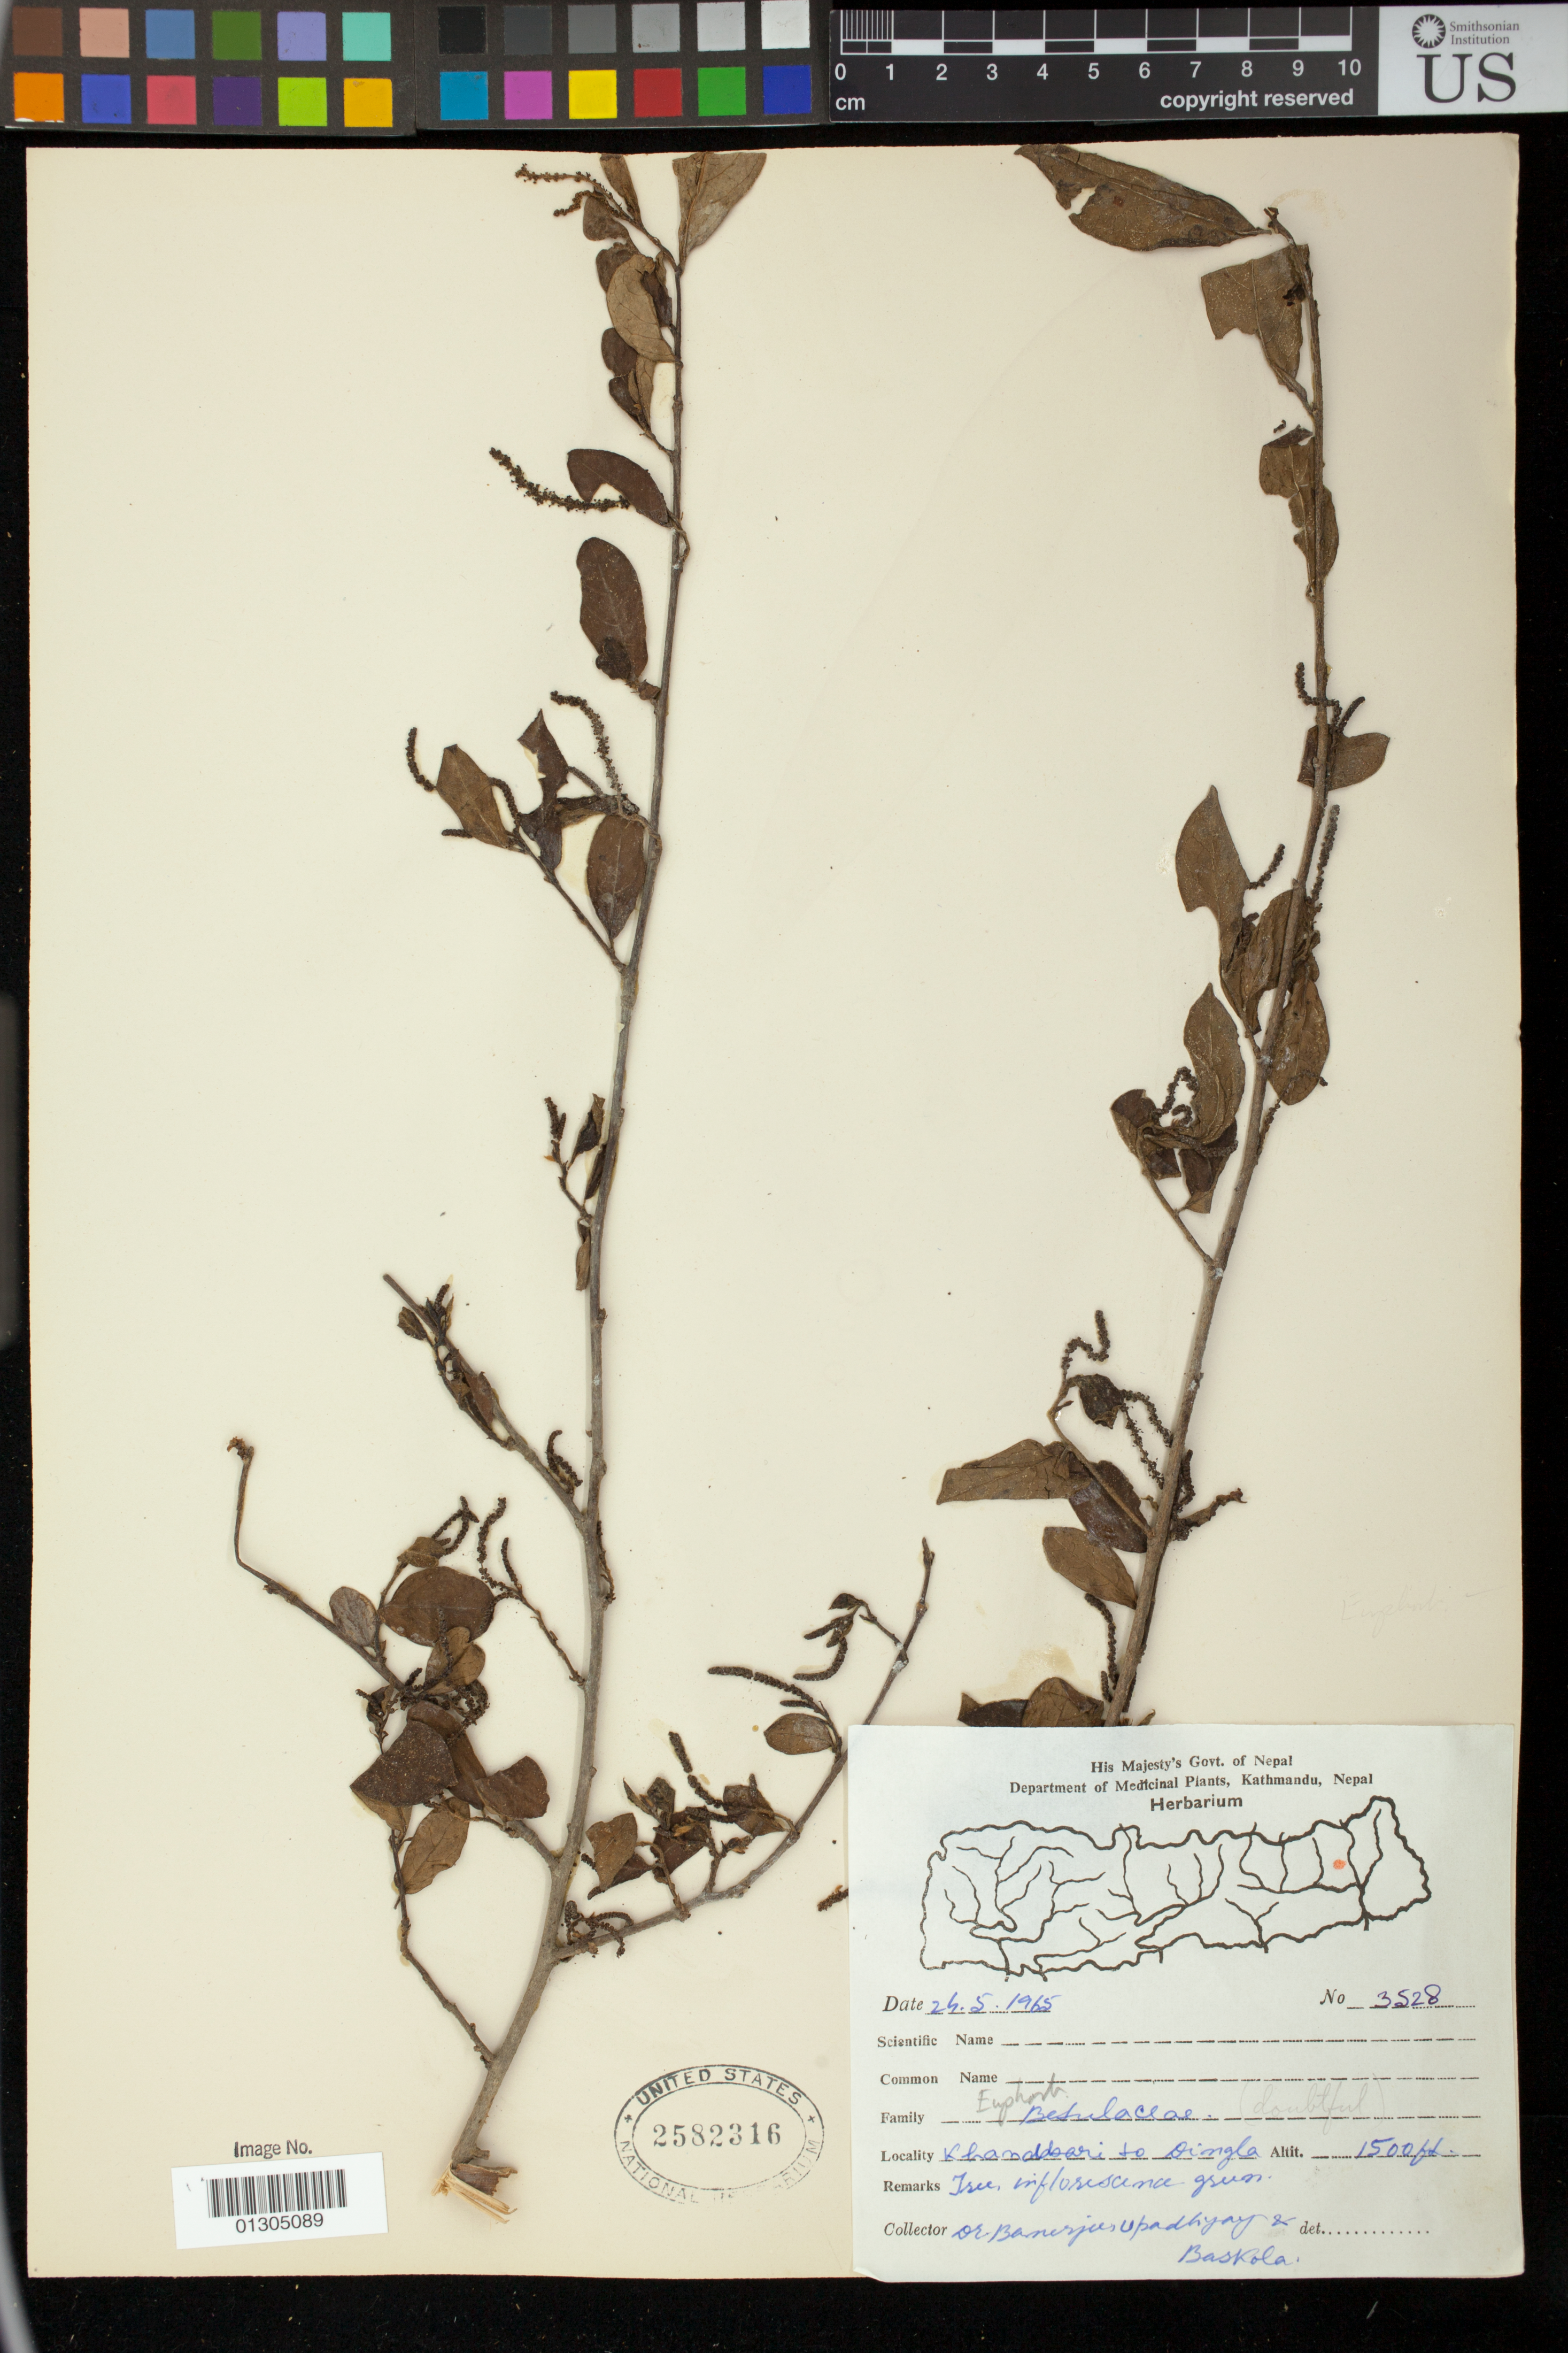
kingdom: Plantae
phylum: Tracheophyta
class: Magnoliopsida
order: Malpighiales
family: Euphorbiaceae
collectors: -. Banerjee, Upadhyay, -- & Baskola, --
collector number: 3528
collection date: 1965-05-25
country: Nepal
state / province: Eastern Region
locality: Khandbari to Dingla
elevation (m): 457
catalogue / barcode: US 2582316